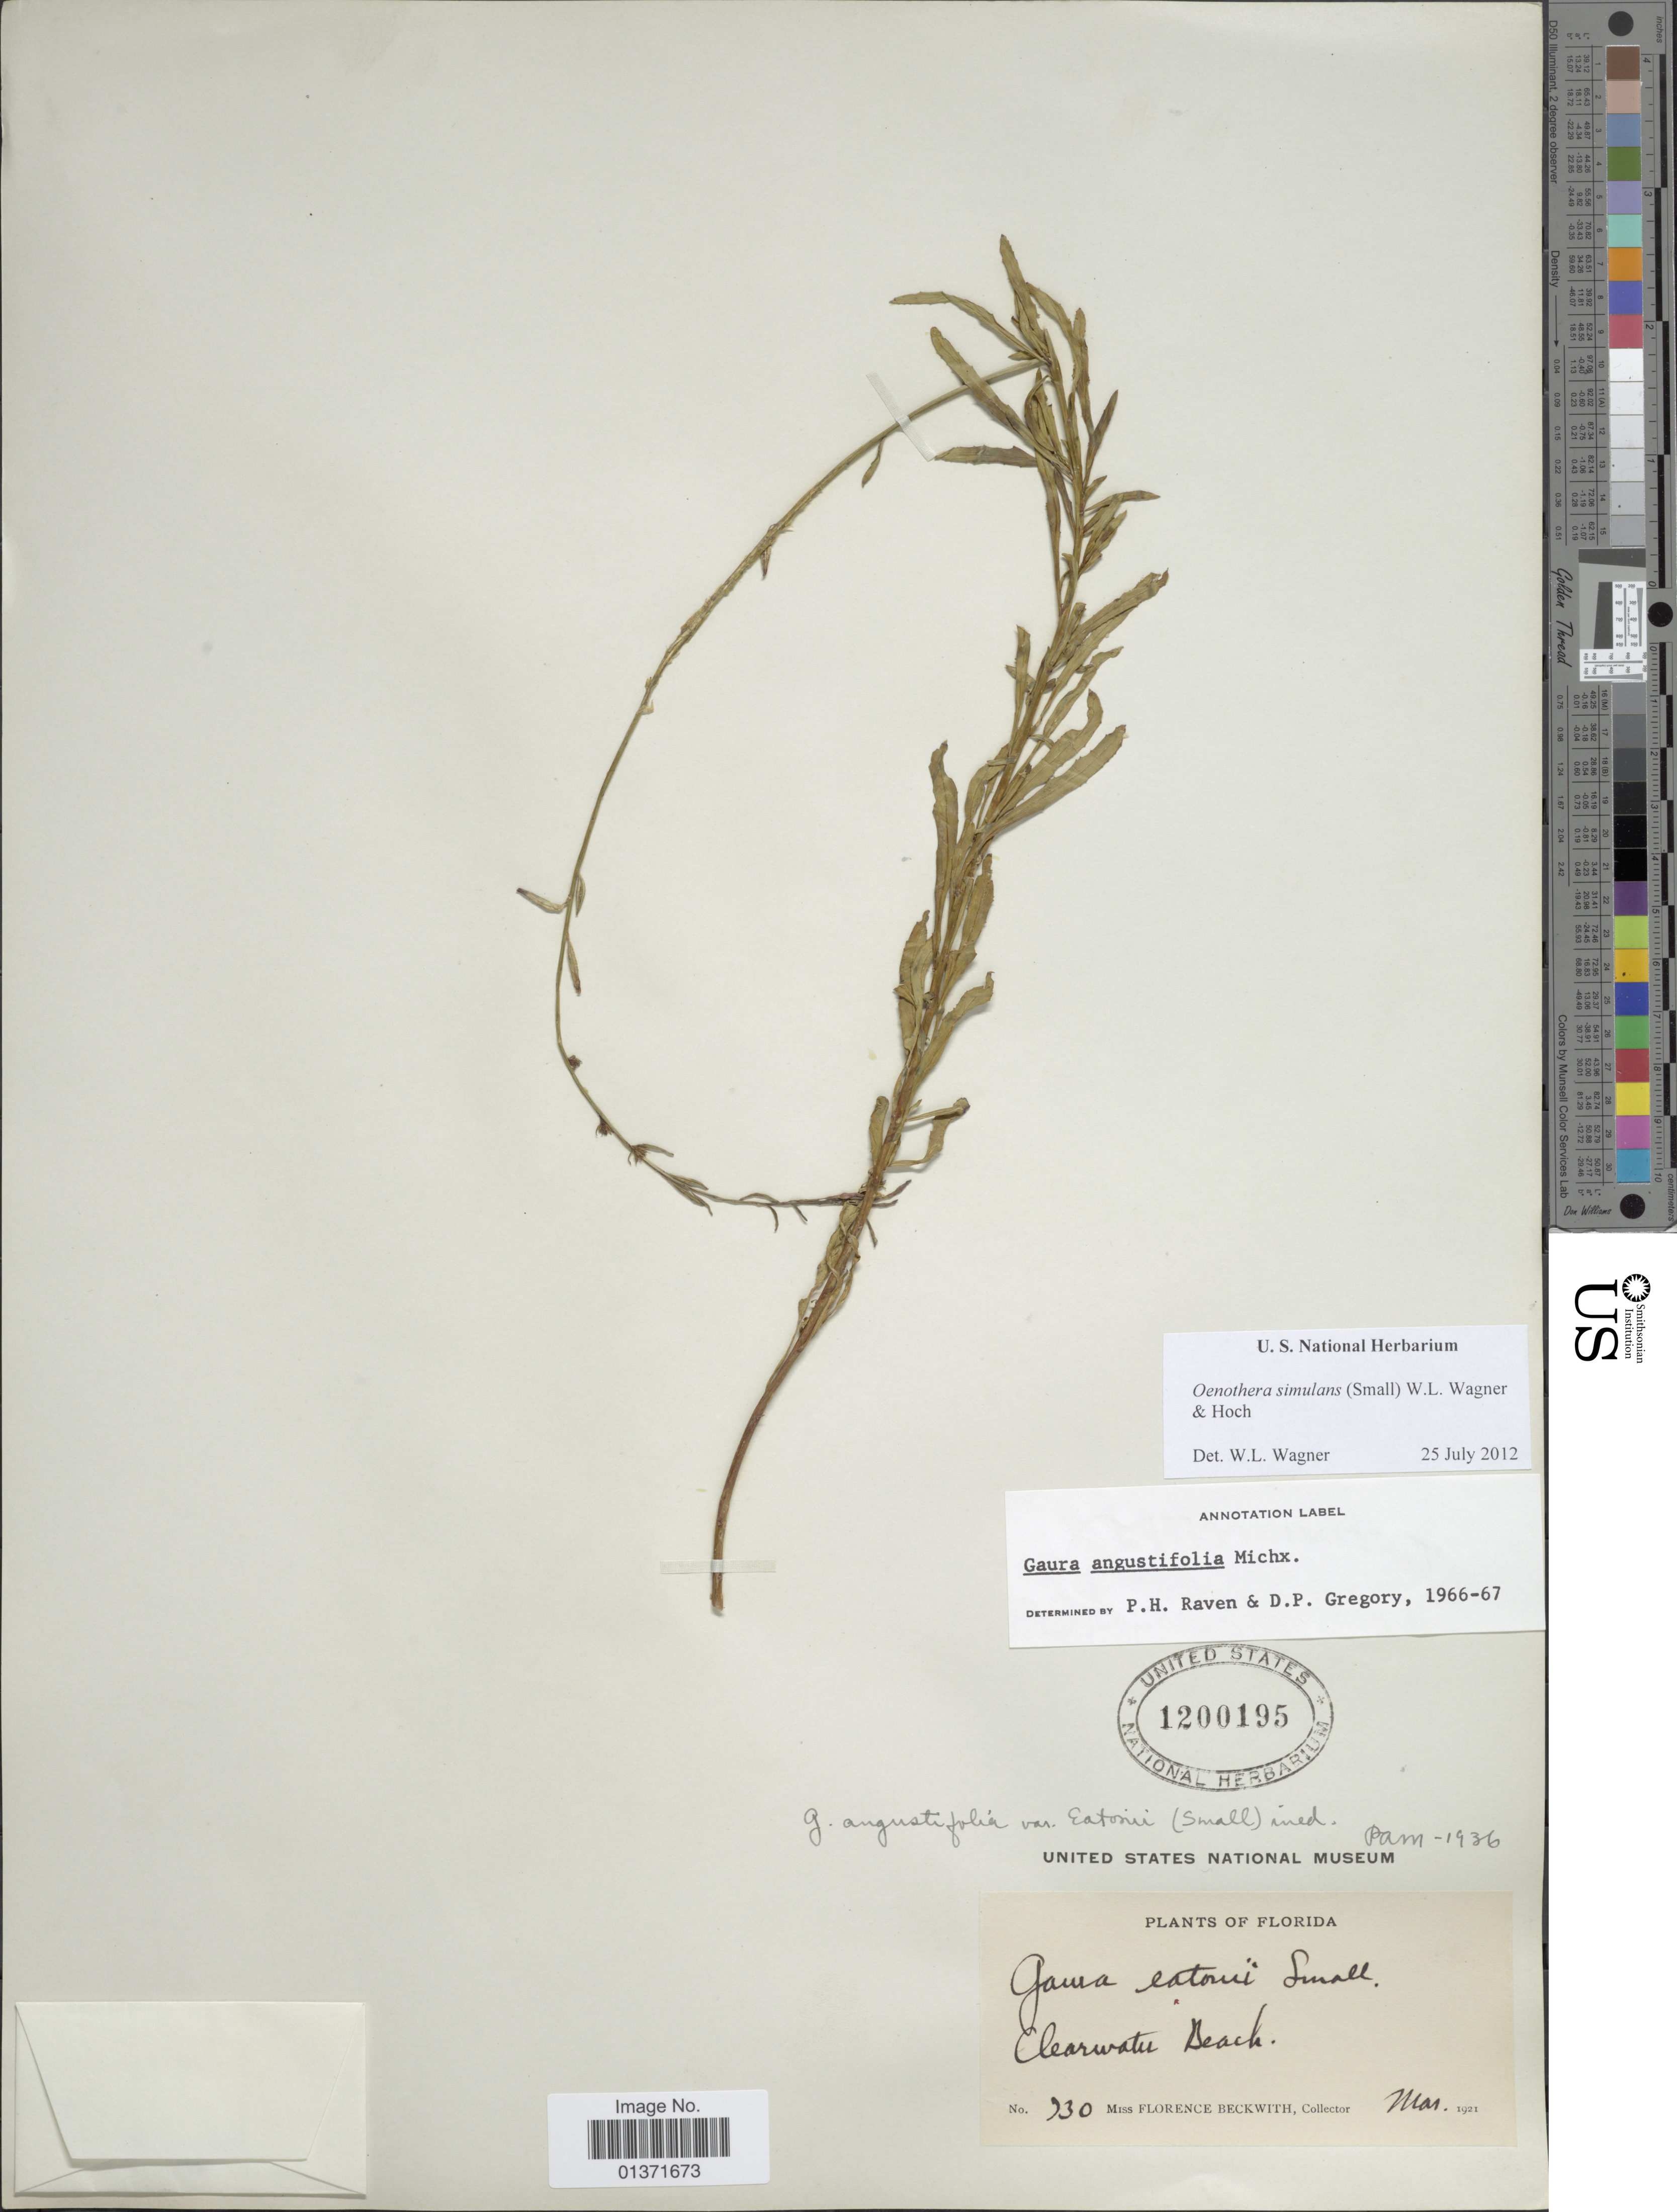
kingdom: Plantae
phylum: Tracheophyta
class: Magnoliopsida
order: Myrtales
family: Onagraceae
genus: Oenothera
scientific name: Oenothera simulans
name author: Michx.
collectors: F. Beckwith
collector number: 730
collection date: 1921-03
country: United States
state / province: Florida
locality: Florida, Clearwater Beach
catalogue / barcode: US 1200195